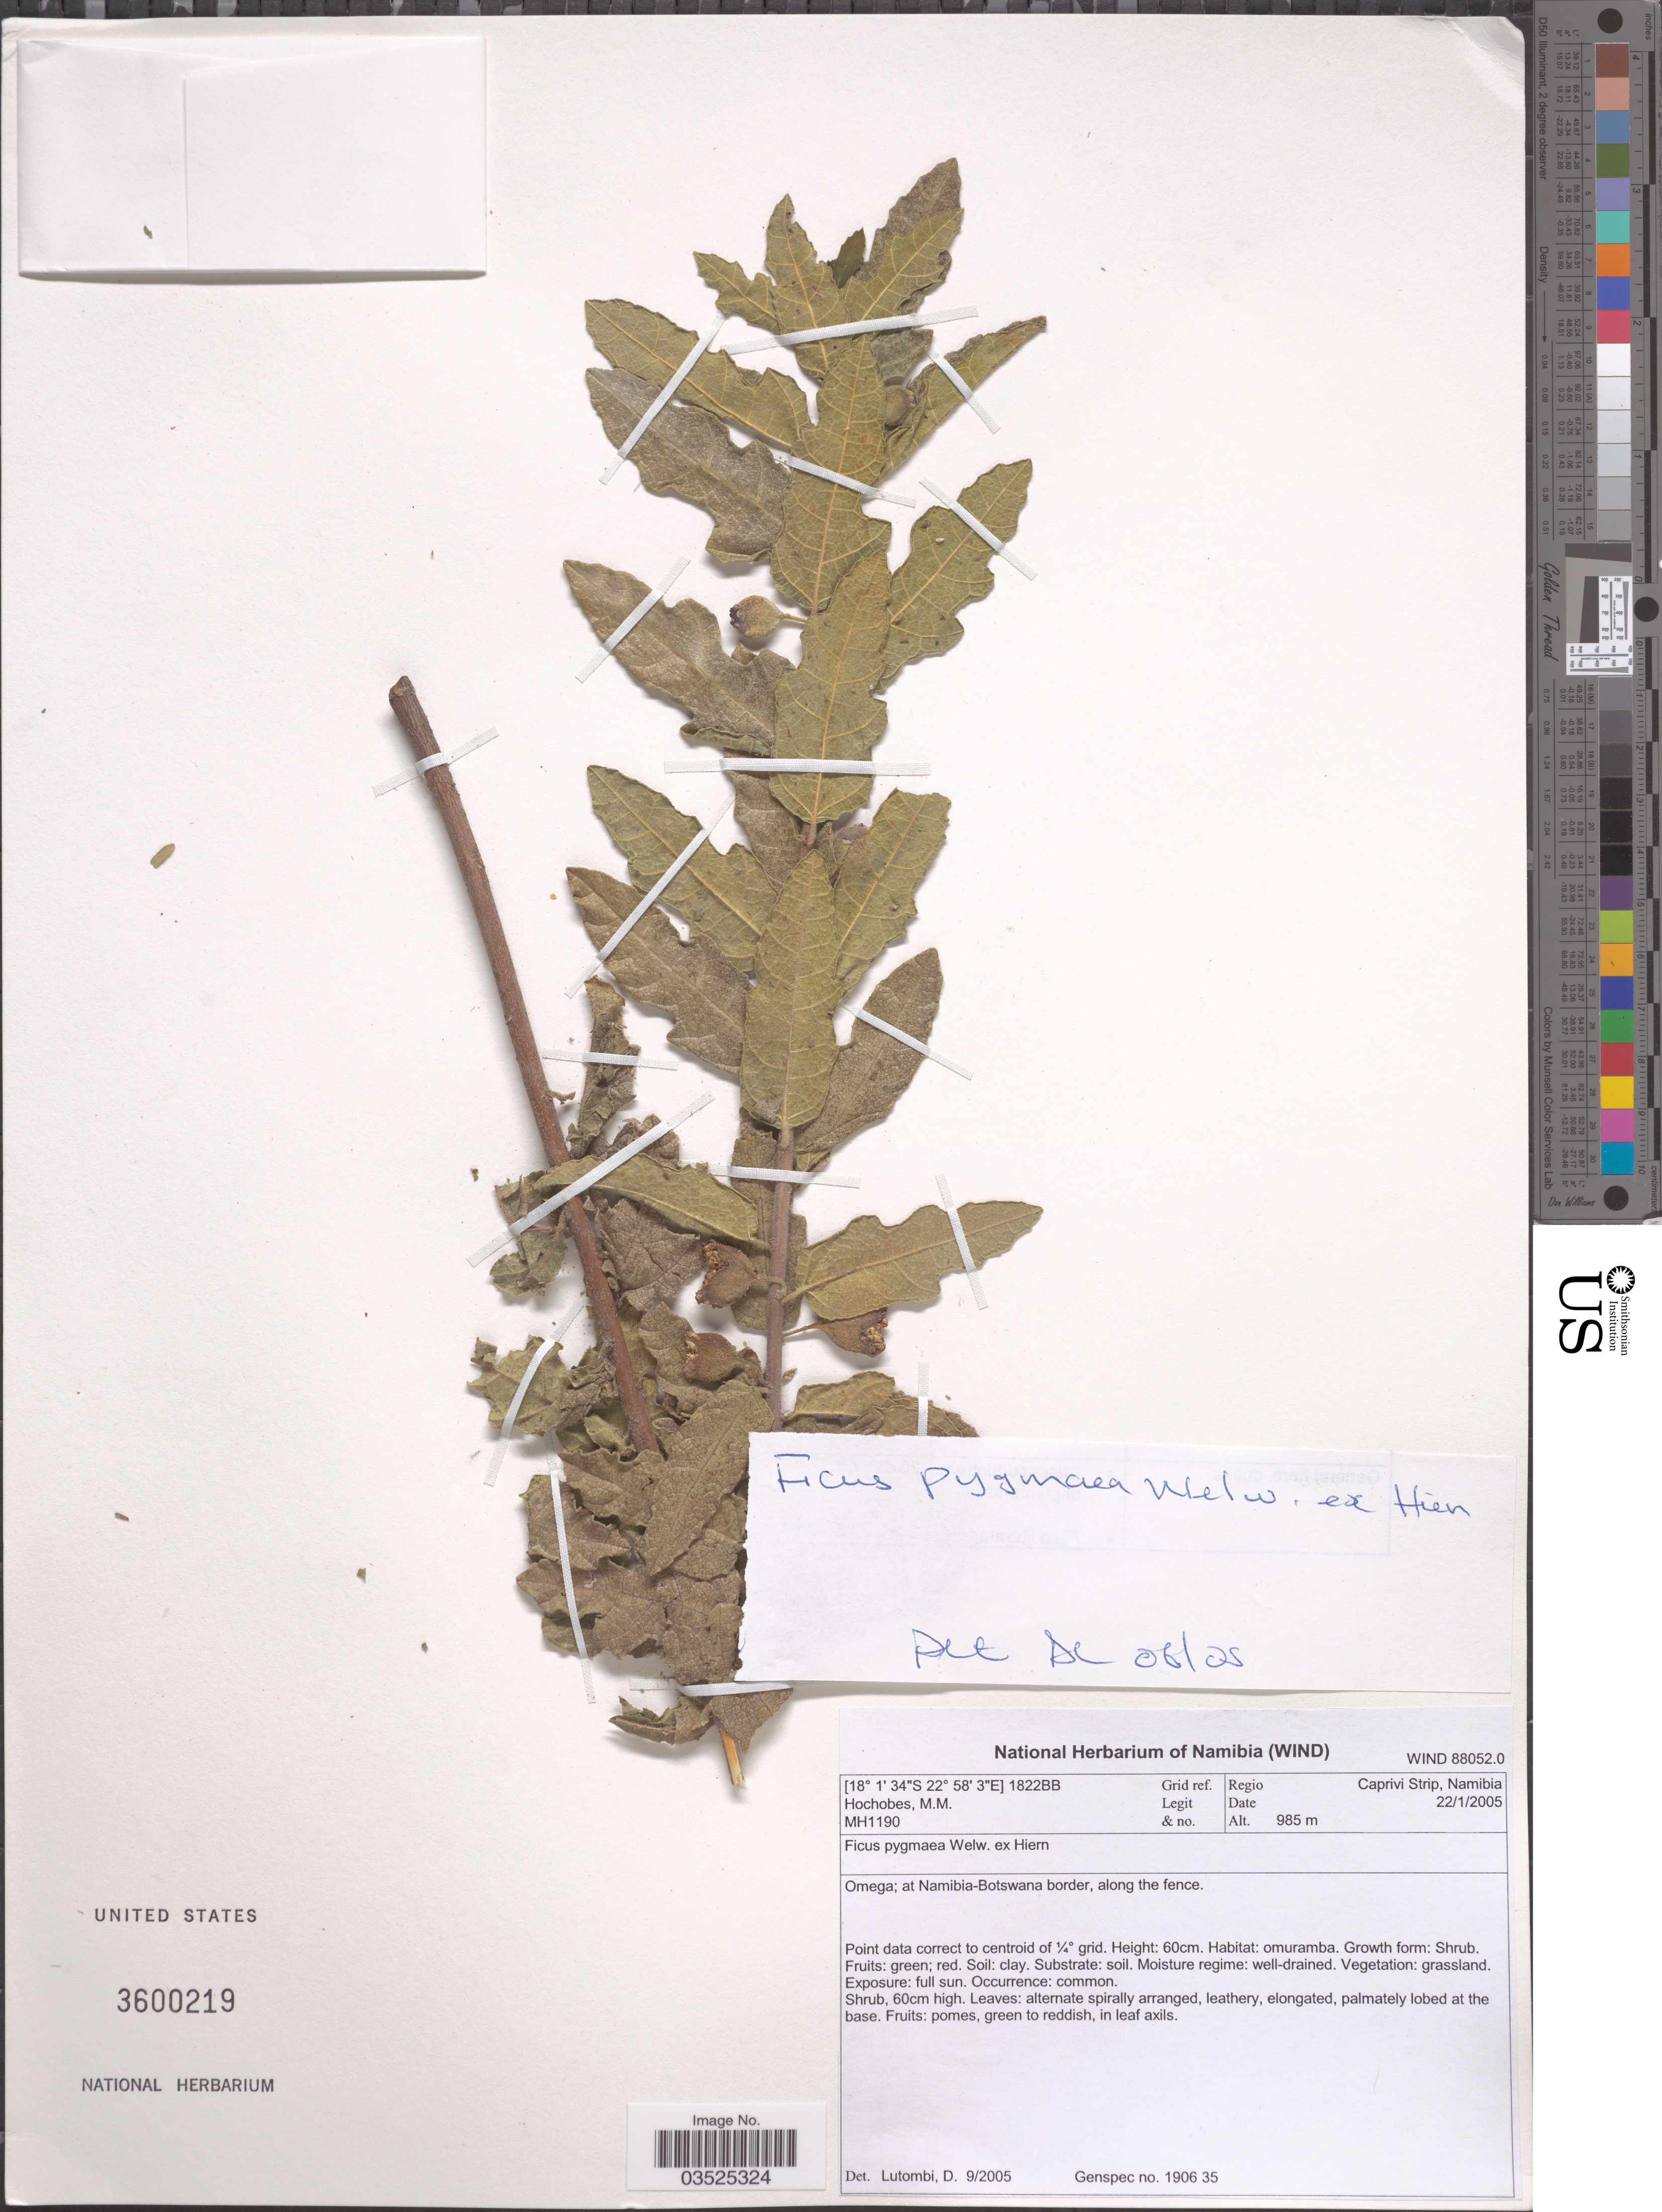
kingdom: Plantae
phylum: Tracheophyta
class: Magnoliopsida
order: Rosales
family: Moraceae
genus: Ficus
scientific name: Ficus pygmaea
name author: Welw. ex Hiern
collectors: M. Hochobes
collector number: MH1190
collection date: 2005-01-22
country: Namibia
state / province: Caprivi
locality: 1822BB Grid ref. Regio Caprivi Strip. Omega; at Namibia-Botswana border, along the fence.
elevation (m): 985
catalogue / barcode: US 3600219